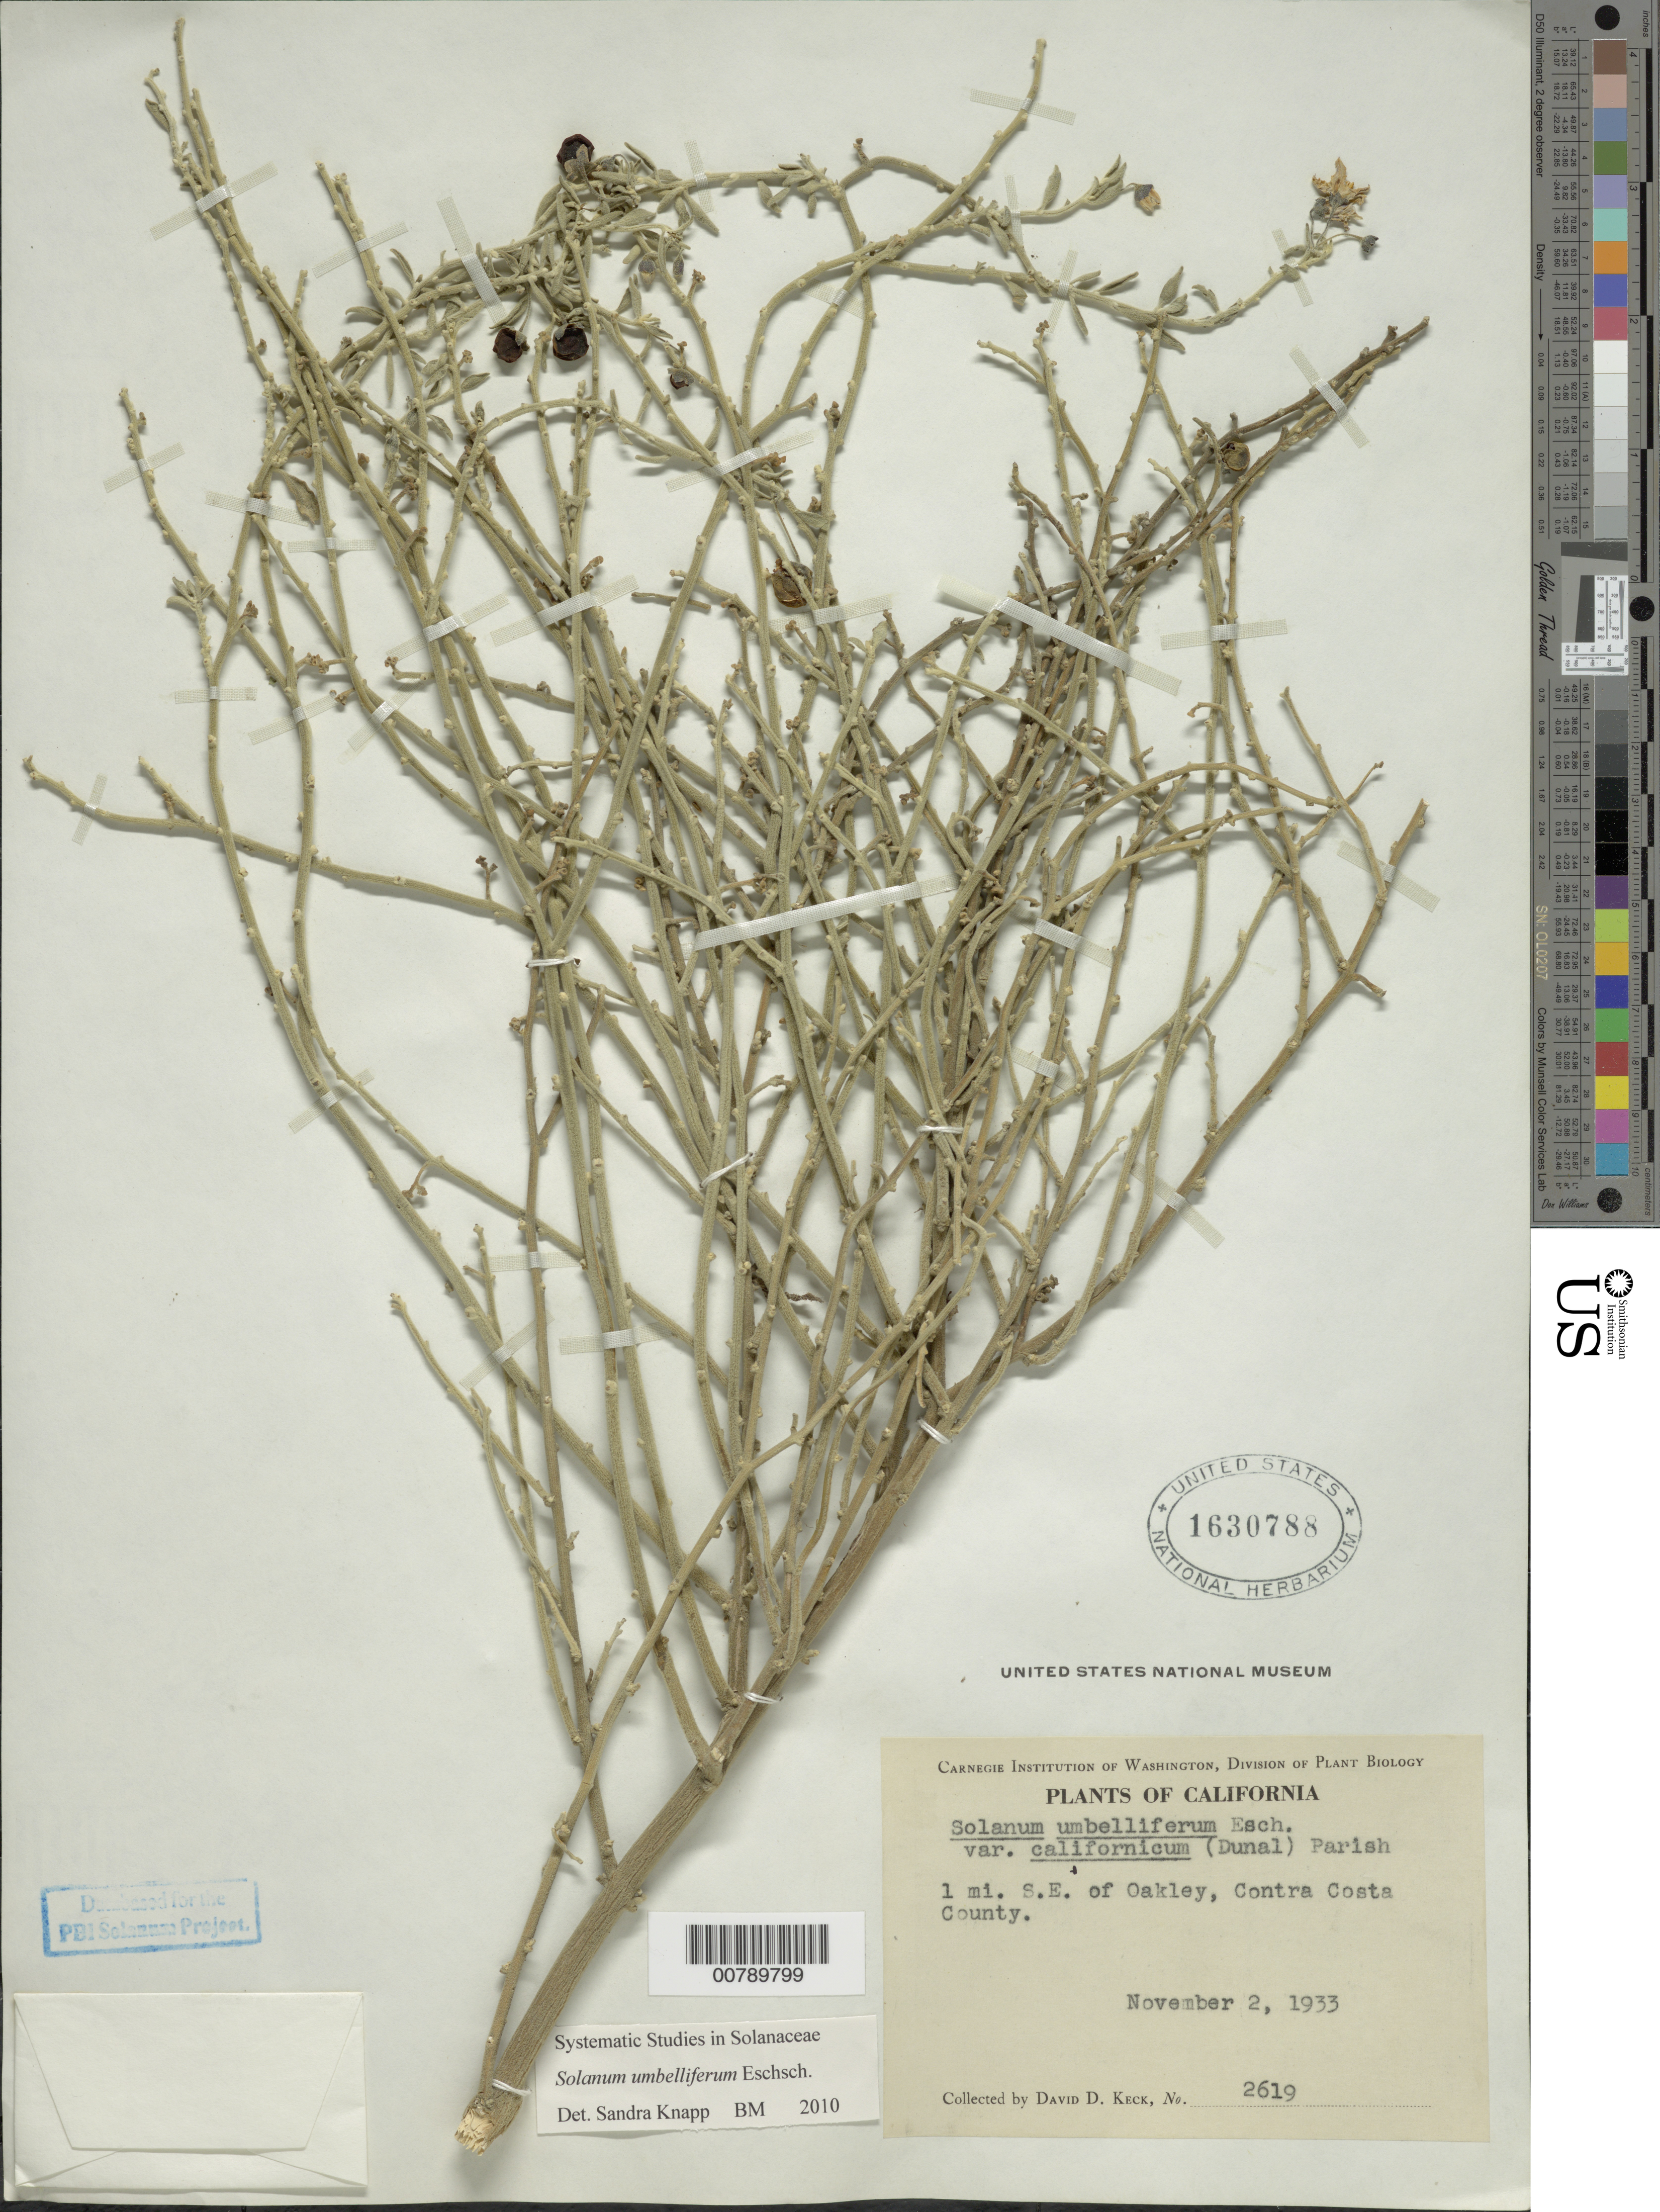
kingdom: Plantae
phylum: Tracheophyta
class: Magnoliopsida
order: Solanales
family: Solanaceae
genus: Solanum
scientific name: Solanum umbelliferum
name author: Eschsch.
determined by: Knapp, S. D.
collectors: D. D. Keck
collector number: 2619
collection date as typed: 2 Nov 1933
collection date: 1933-11-02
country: United States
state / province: California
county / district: Contra Costa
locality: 1 mi SE of Oakley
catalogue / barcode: US 1630788